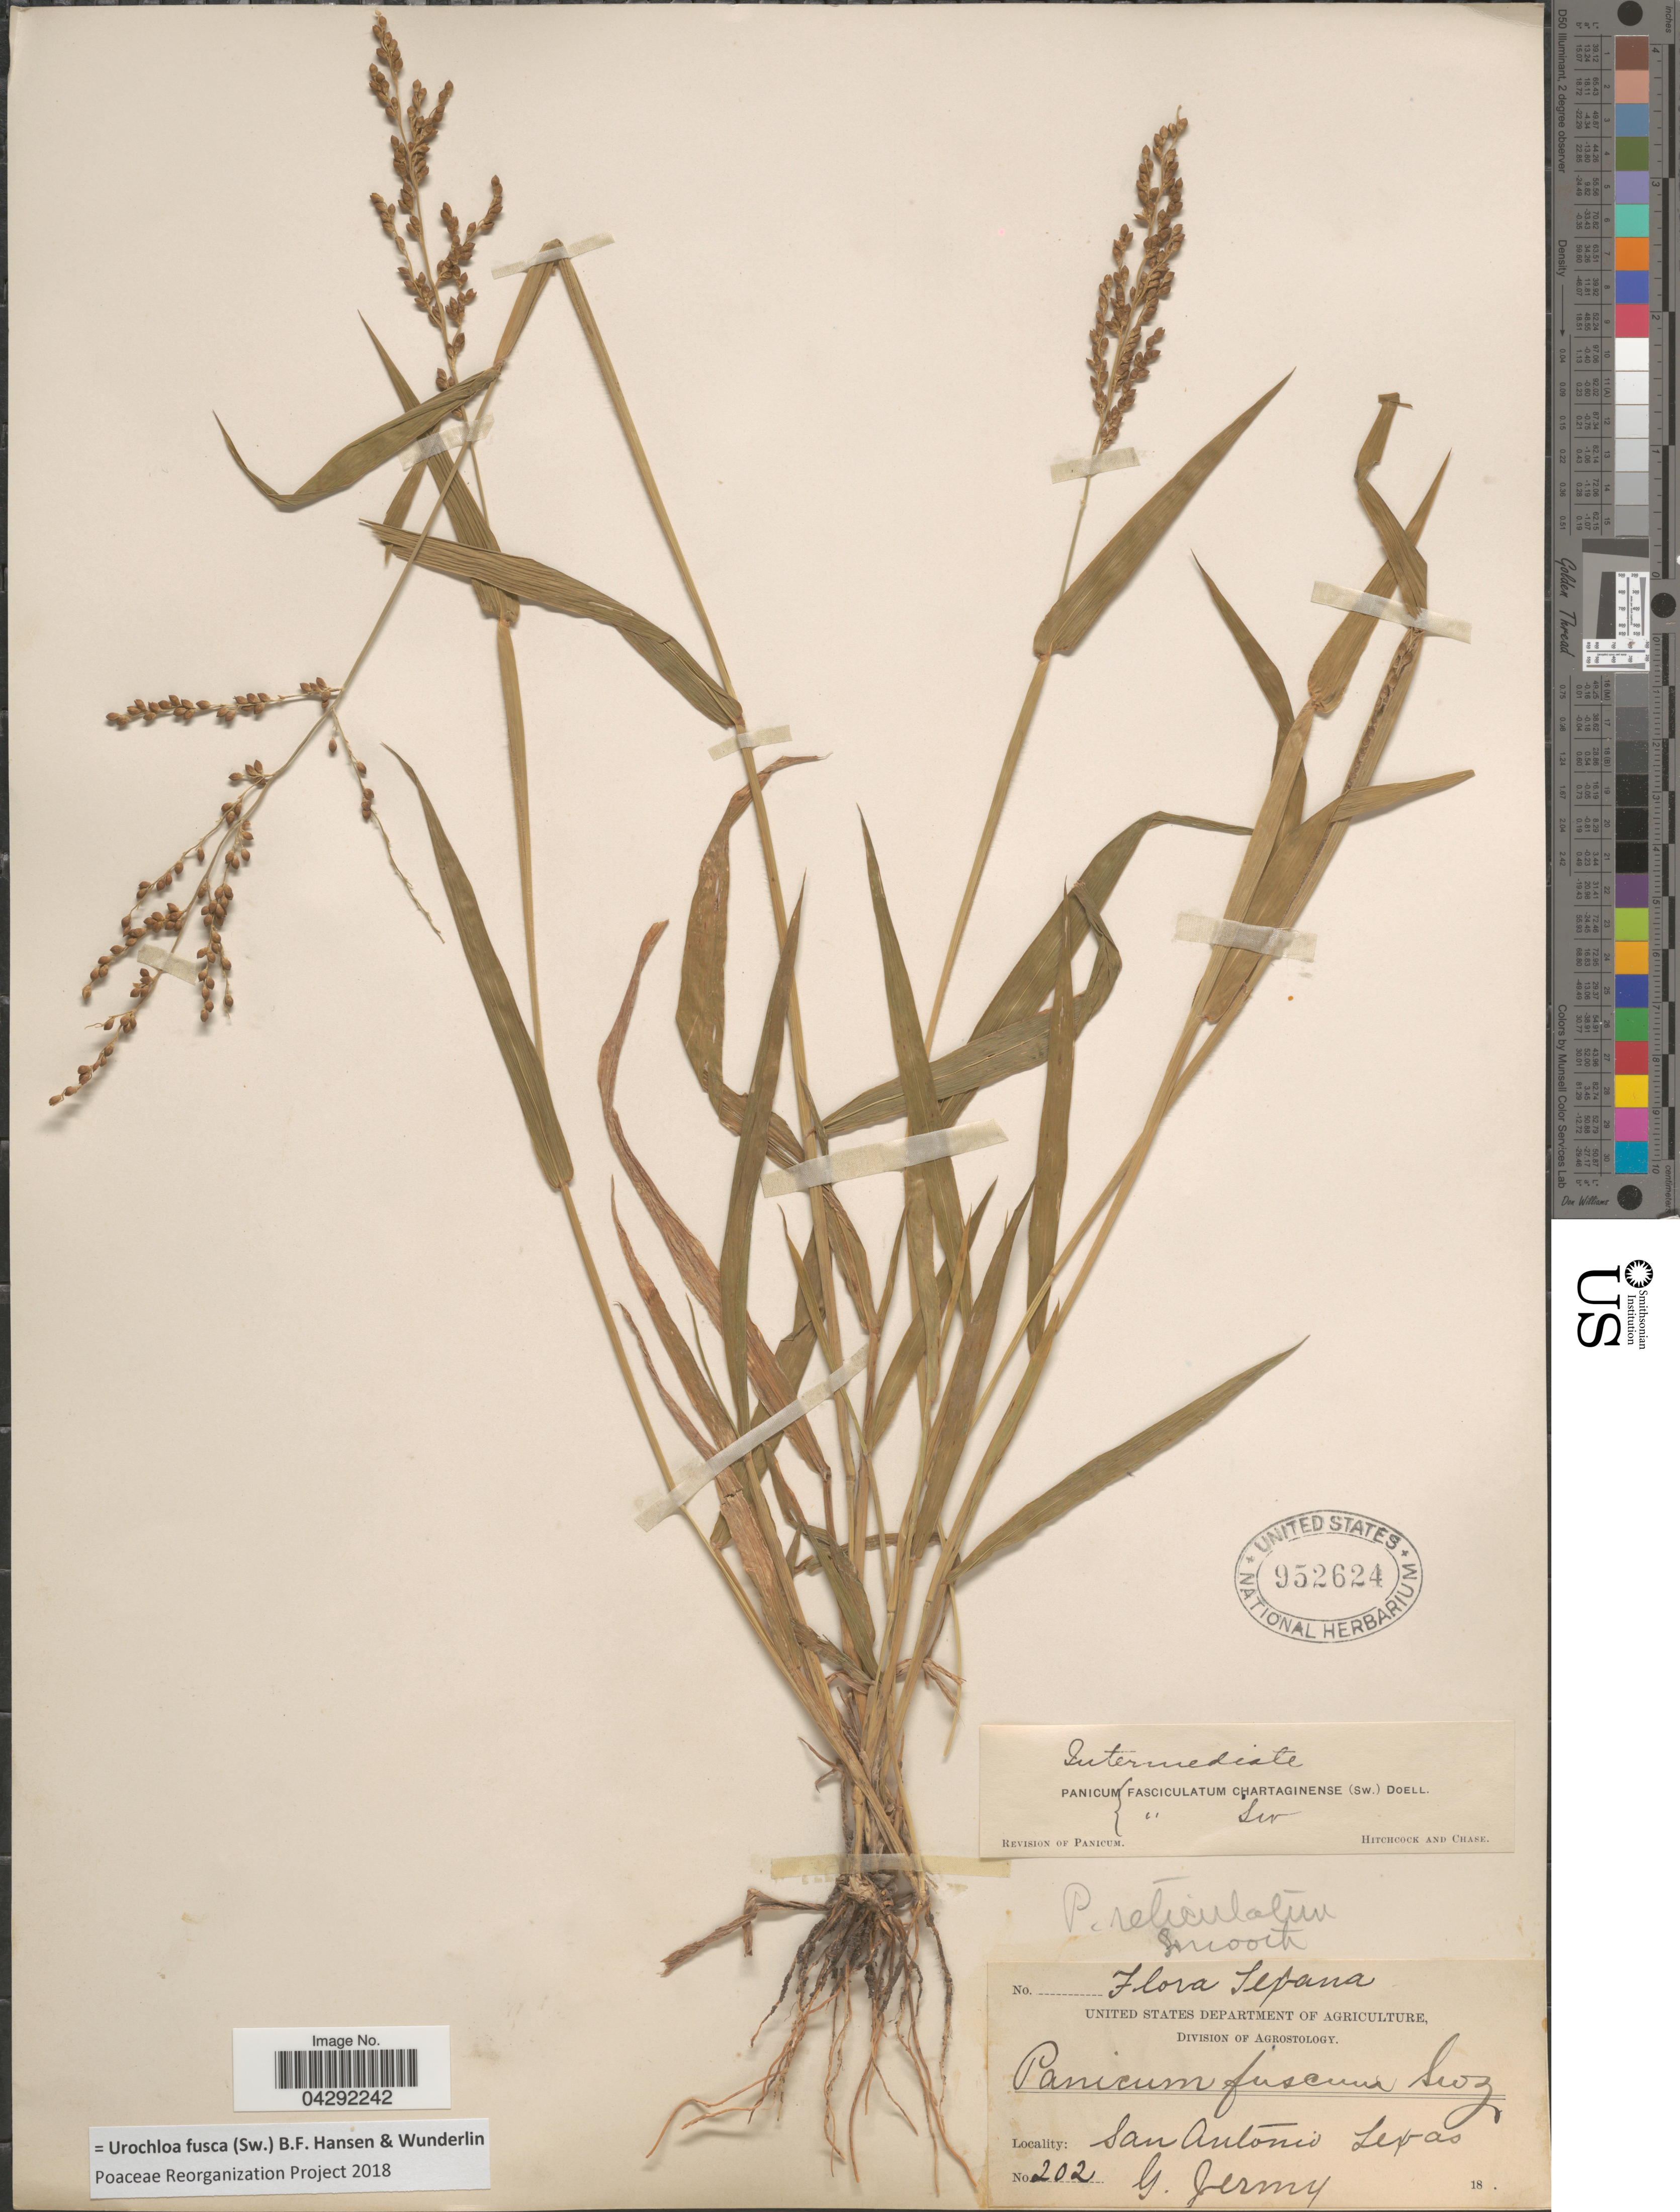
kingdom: Plantae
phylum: Tracheophyta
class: Liliopsida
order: Poales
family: Poaceae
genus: Urochloa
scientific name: Urochloa fusca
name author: (Sw.) B.F. Hansen & Wunderlin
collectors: G. Jermy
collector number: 202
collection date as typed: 18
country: United States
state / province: Texas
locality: Texana. San Antonio.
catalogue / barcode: US 952624